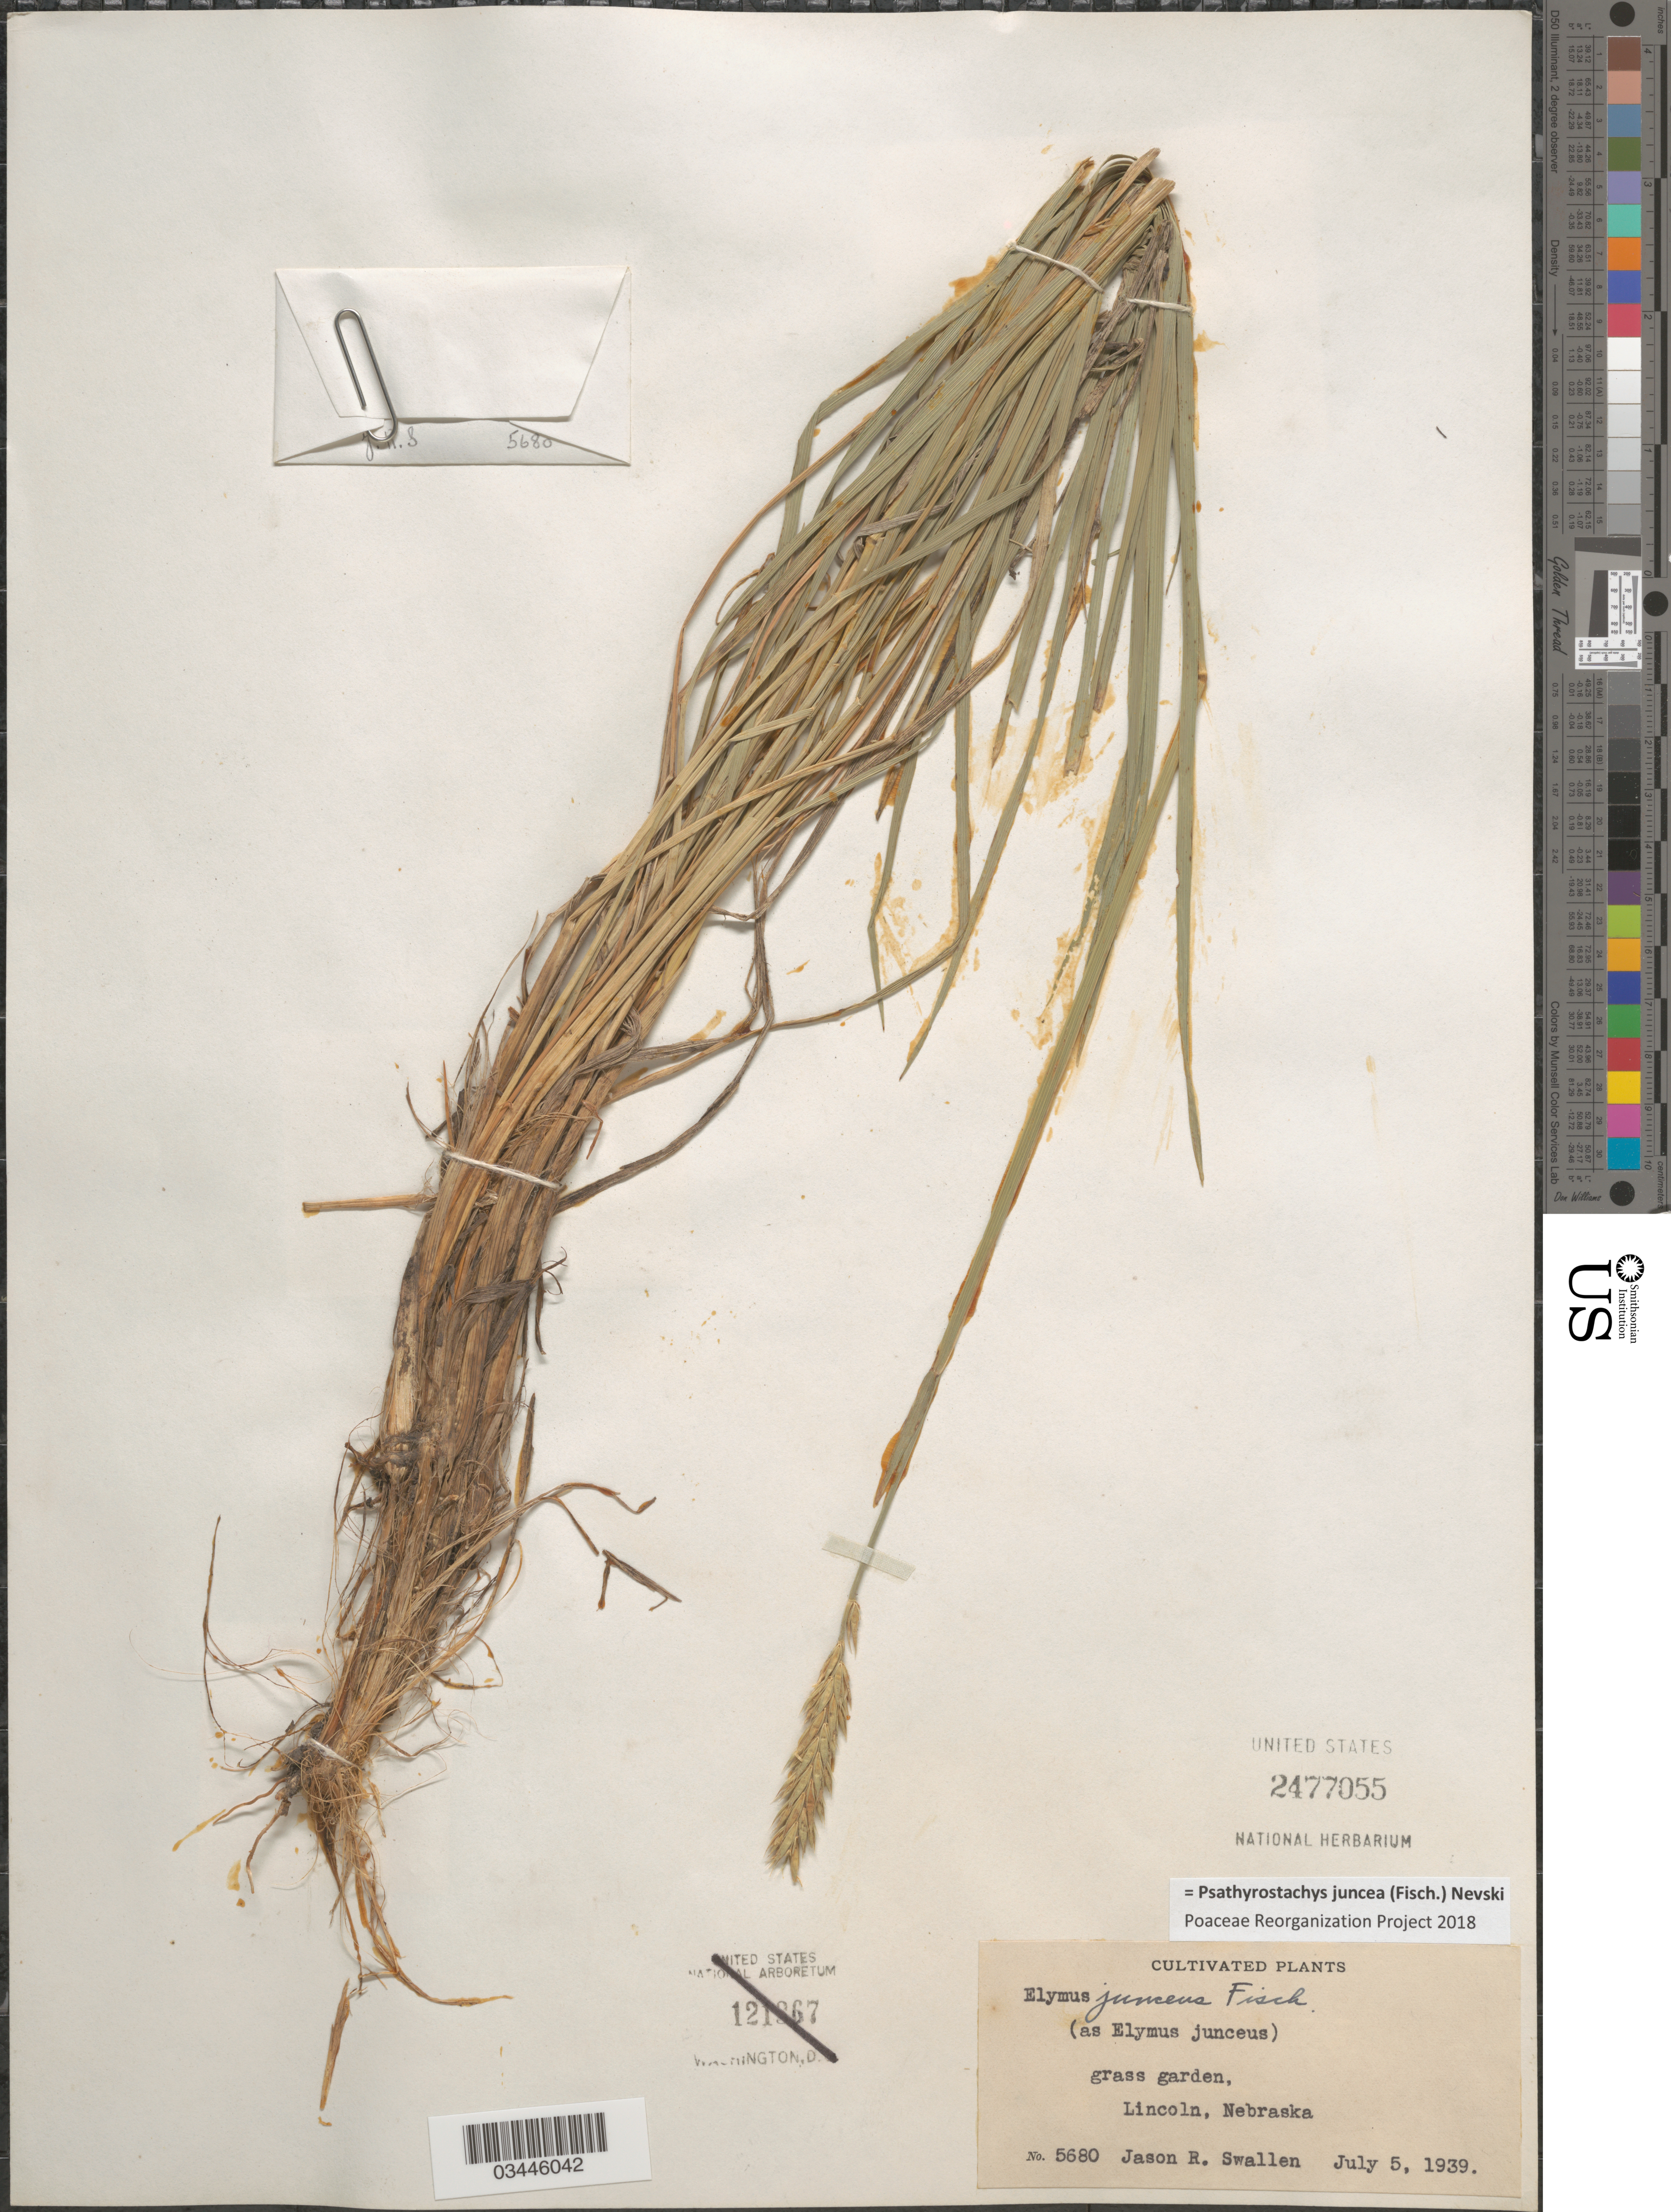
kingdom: Plantae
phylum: Tracheophyta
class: Liliopsida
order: Poales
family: Poaceae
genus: Psathyrostachys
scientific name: Psathyrostachys juncea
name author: (Fisch.) Nevki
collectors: J. R. Swallen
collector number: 5680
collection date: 1939-07-05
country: United States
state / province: Nebraska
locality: Grass garden, Lincoln.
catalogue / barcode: US 2477055